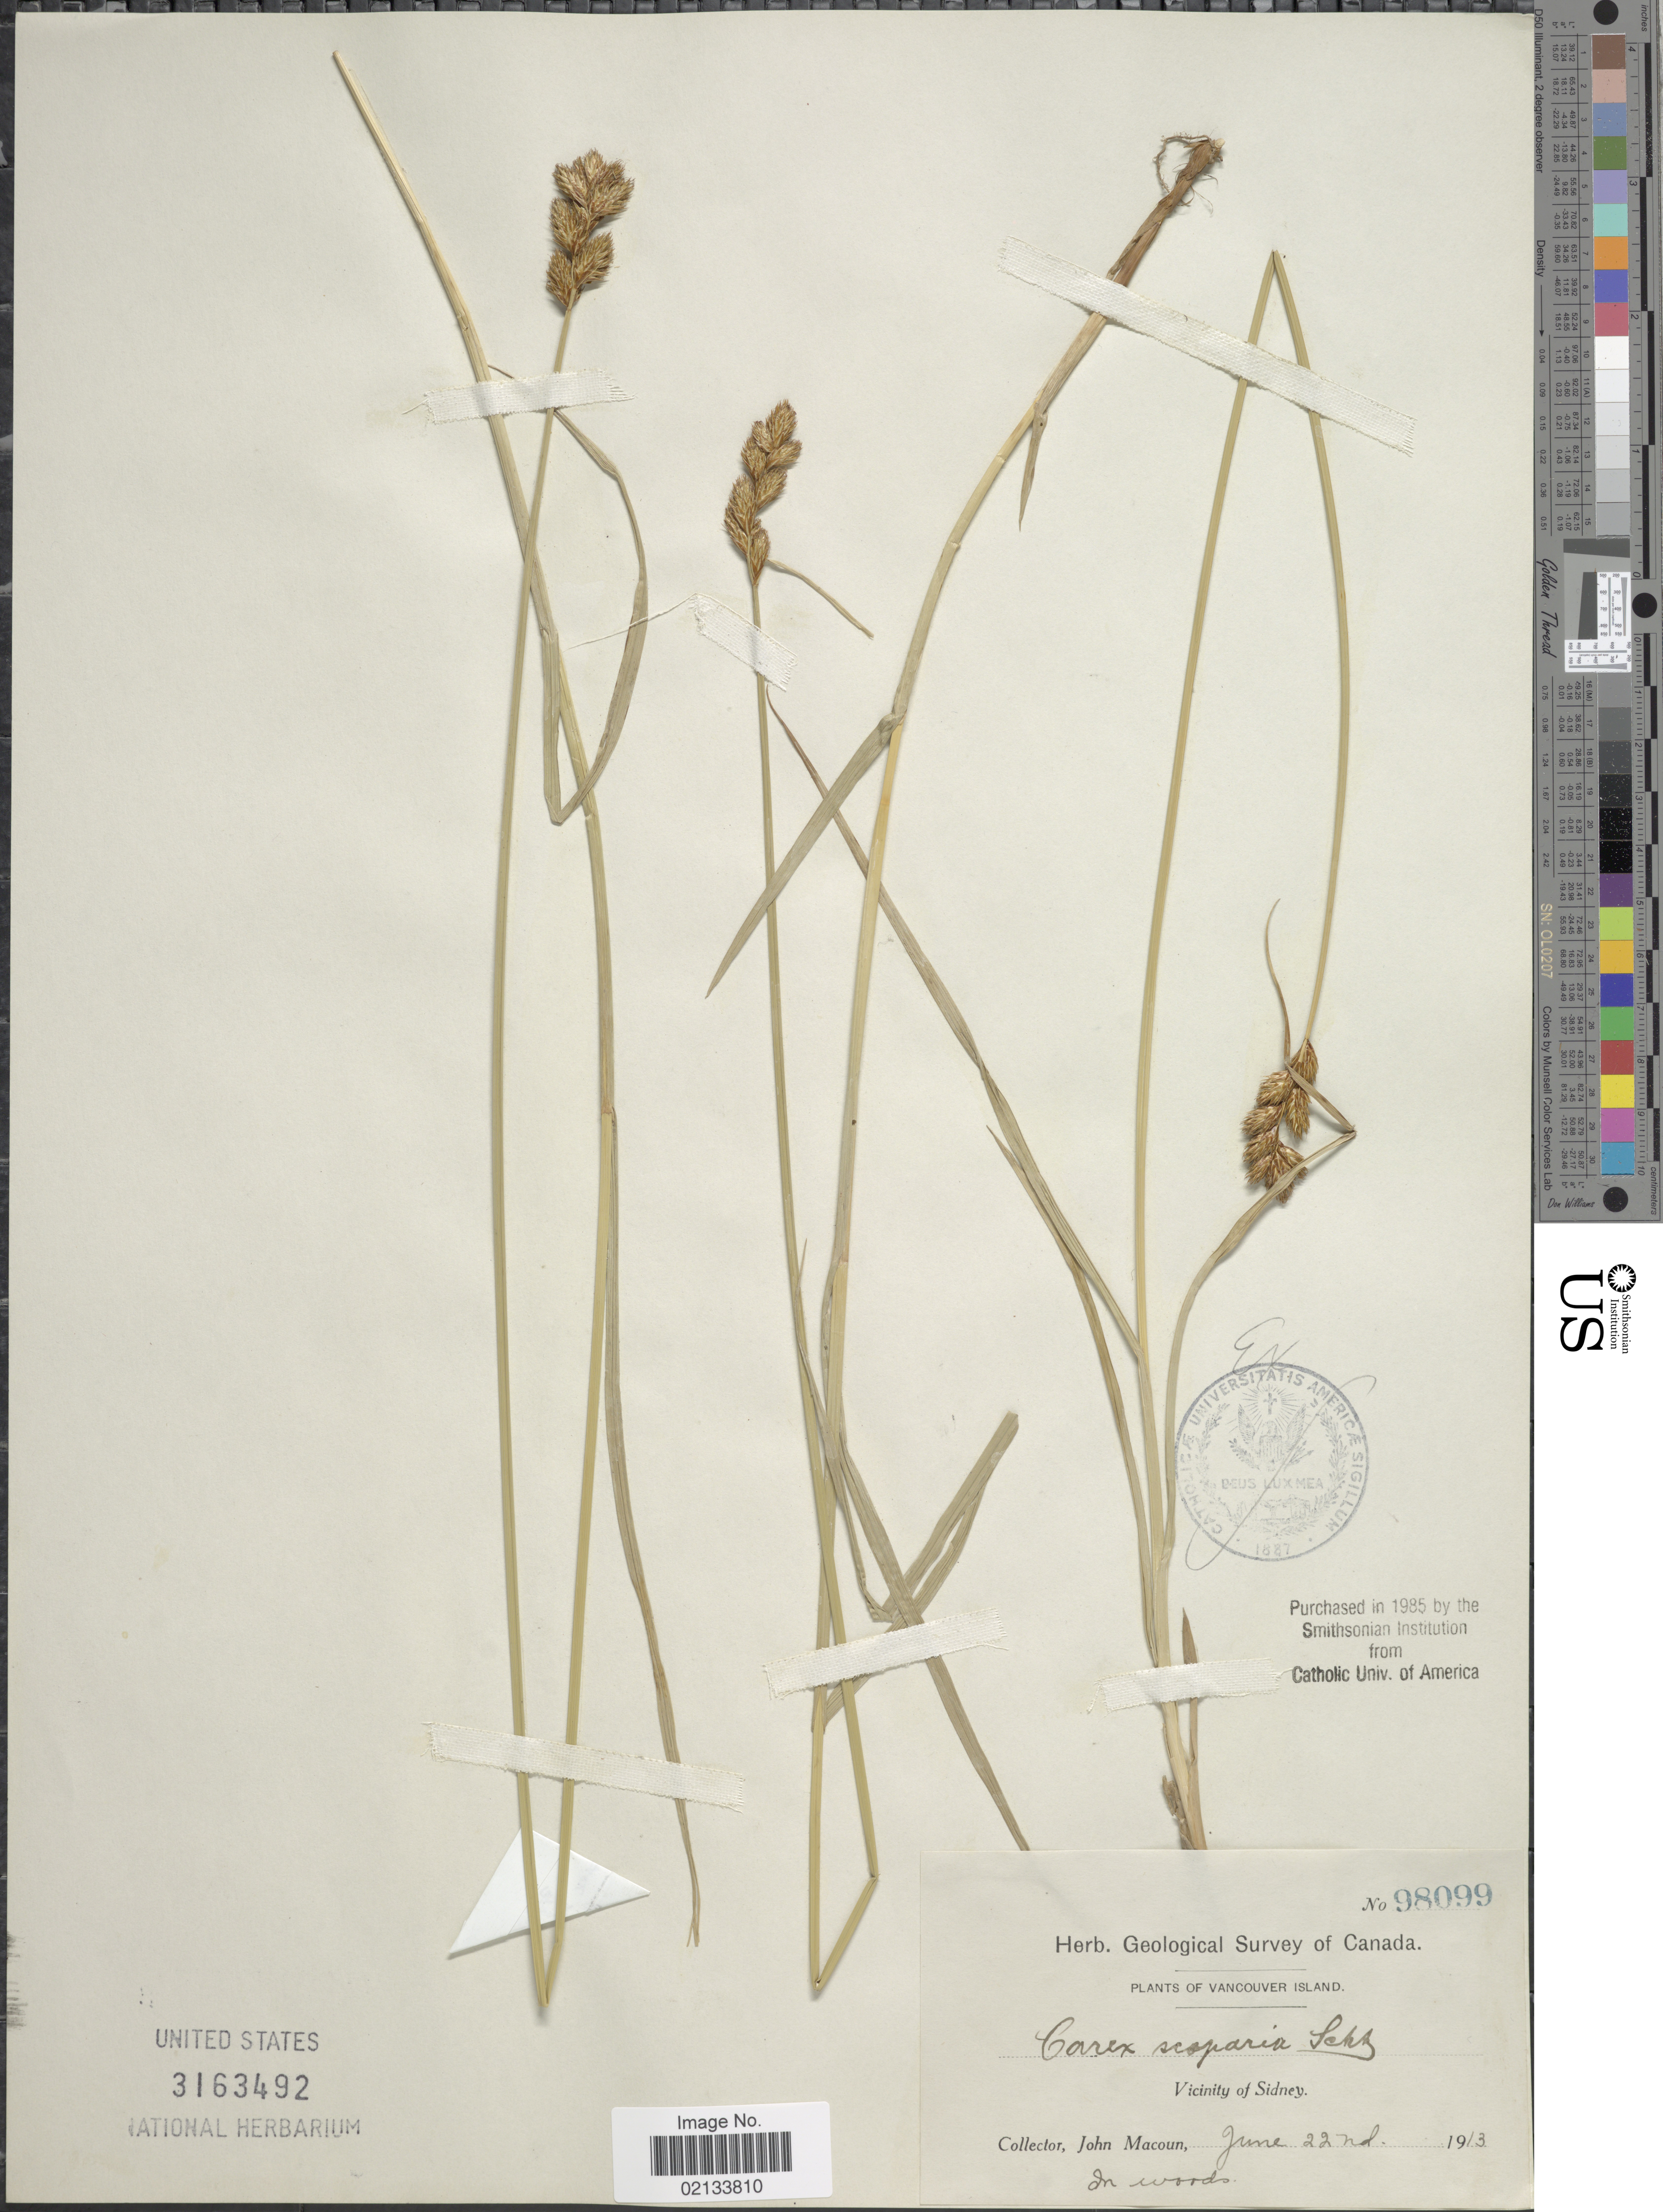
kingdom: Plantae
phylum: Tracheophyta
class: Liliopsida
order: Poales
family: Cyperaceae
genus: Carex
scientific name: Carex scoparia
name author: Schkuhr ex Willd.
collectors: J. Macoun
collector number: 98099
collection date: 1913-06-22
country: Canada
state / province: British Columbia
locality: Vancouver Island, Vicinity of Sidney, In woods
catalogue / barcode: US 3163492